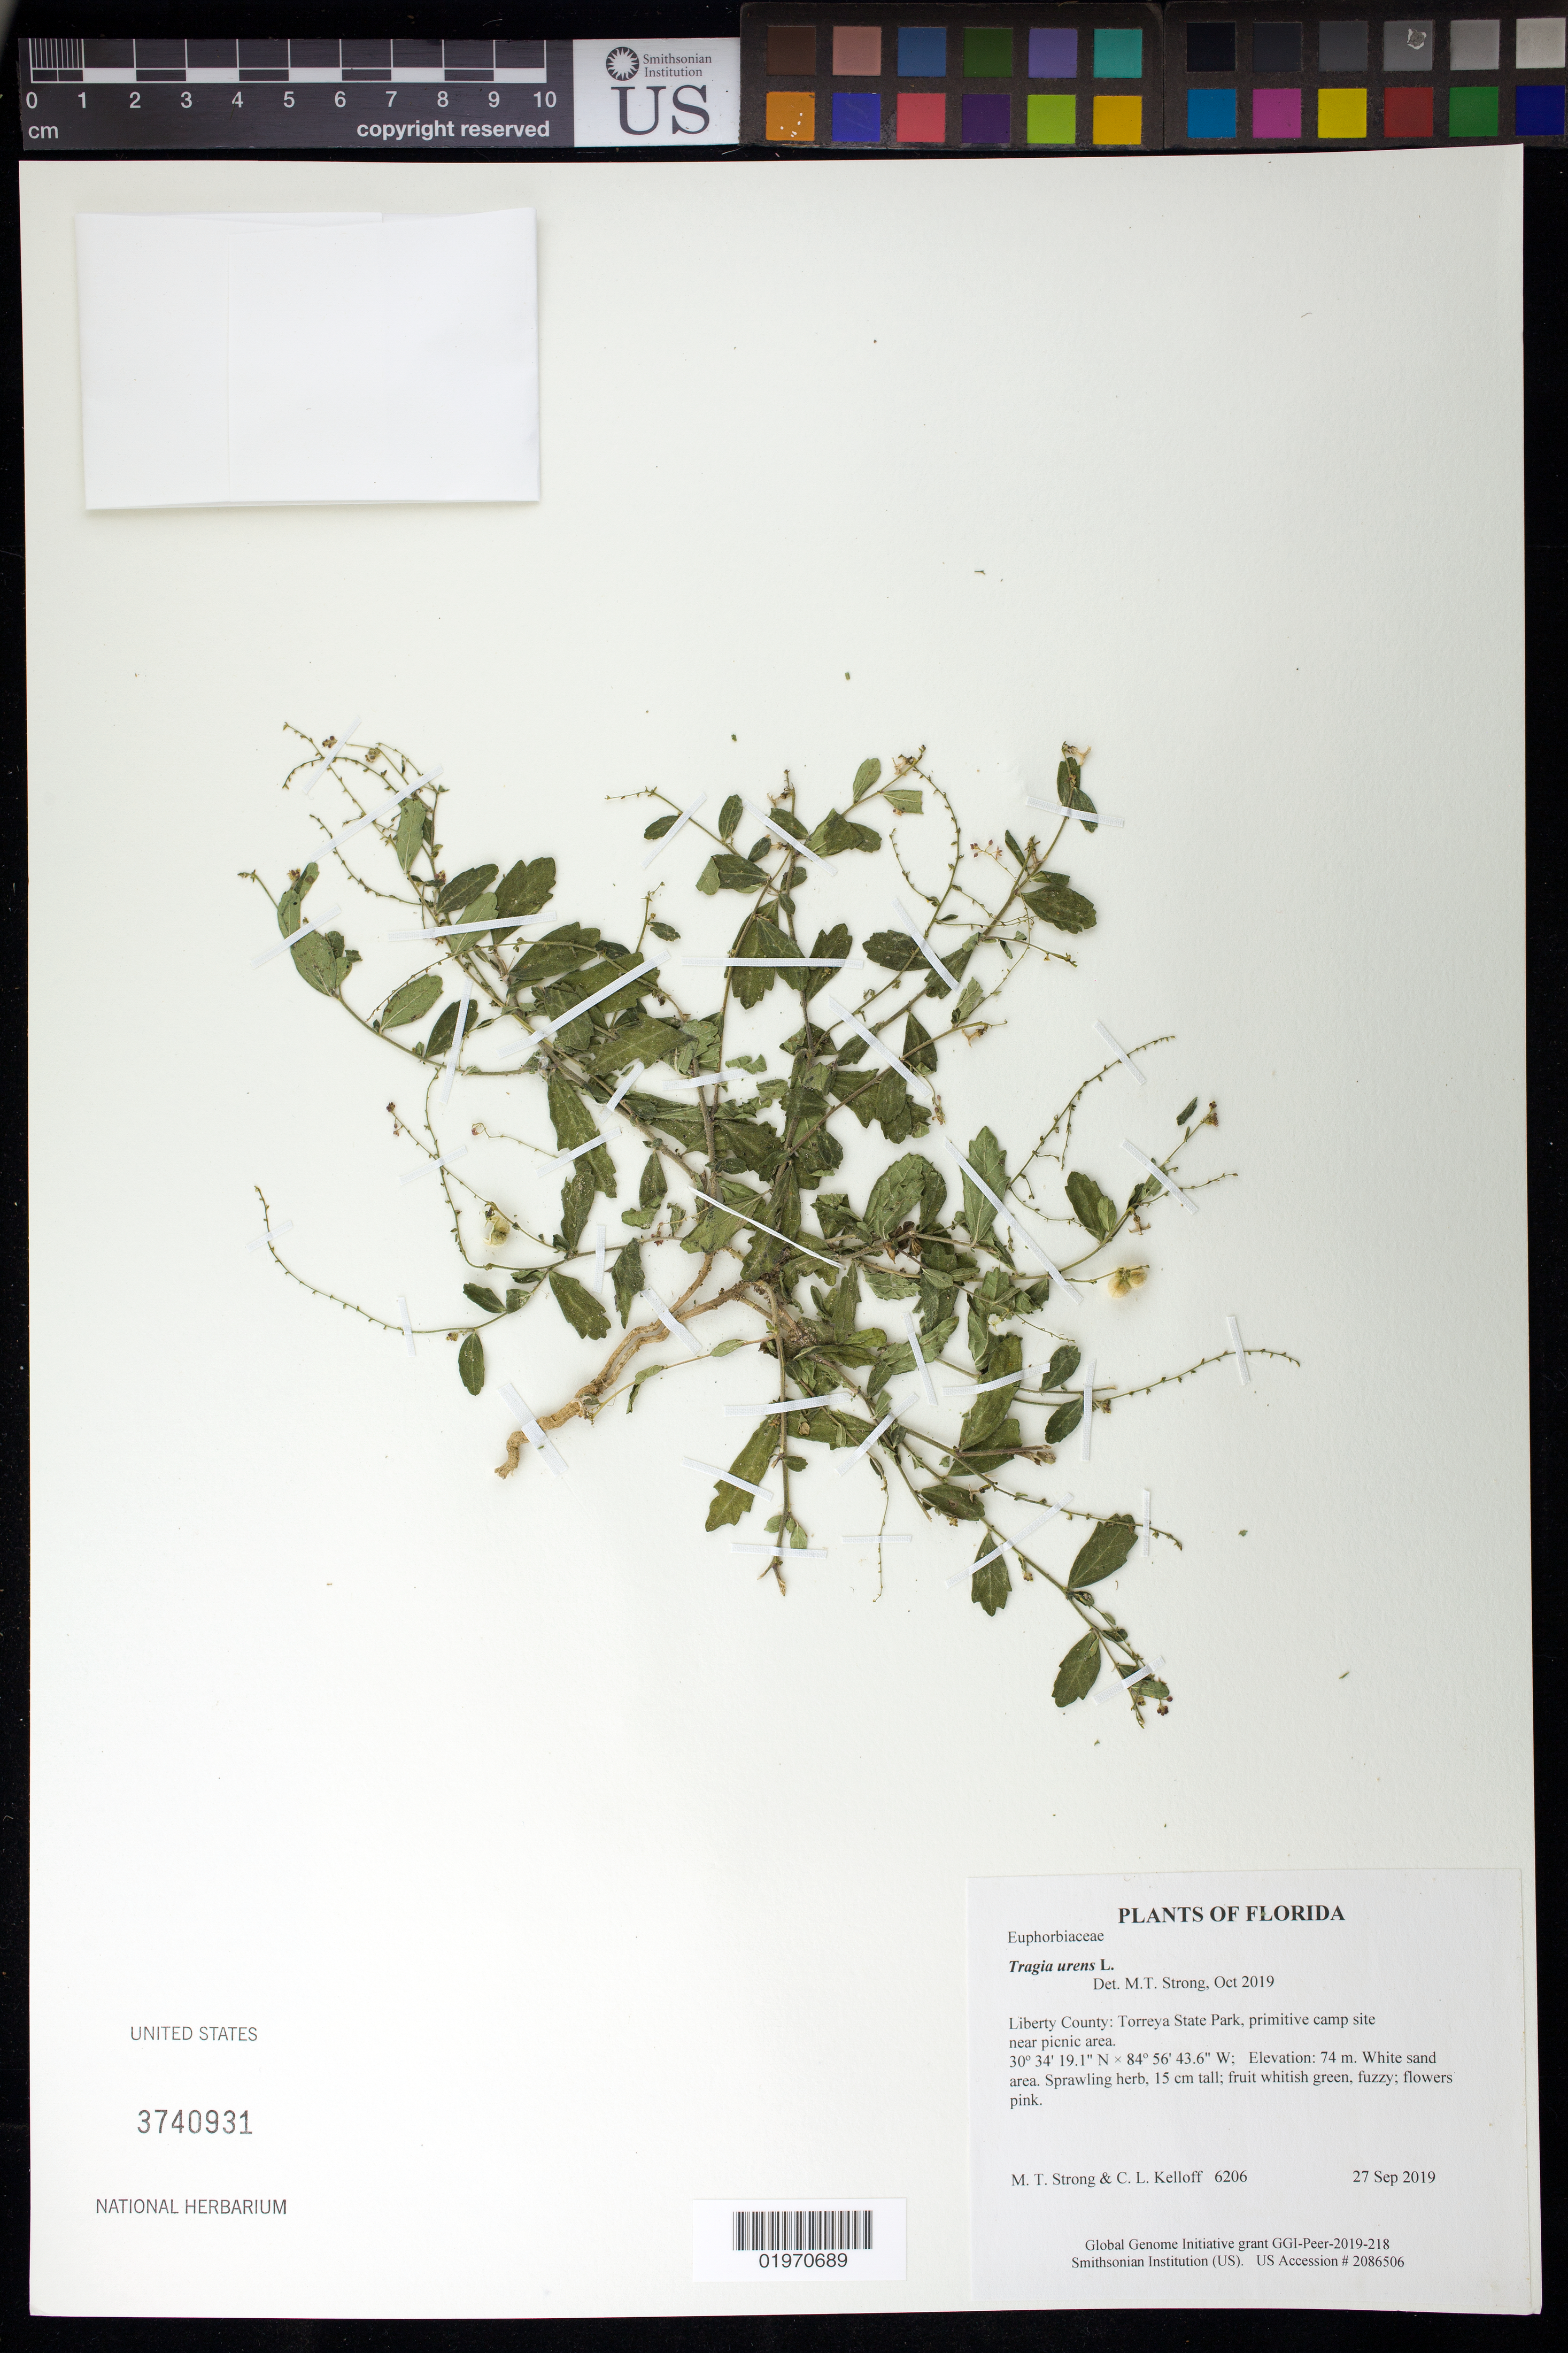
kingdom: Plantae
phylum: Tracheophyta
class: Magnoliopsida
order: Malpighiales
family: Euphorbiaceae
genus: Tragia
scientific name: Tragia urens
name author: L.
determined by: Strong, Mark T., (BOT), Smithsonian Institution - National Museum of Natural History (UNITED STATES)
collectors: M. T. Strong & C. L. Kelloff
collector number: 6206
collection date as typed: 27 Sep 2019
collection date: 2019-09-27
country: United States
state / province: Florida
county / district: Liberty County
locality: Torreya State Park, primitive camp site near picnic area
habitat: White sand area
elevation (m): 74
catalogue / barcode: US 3740931